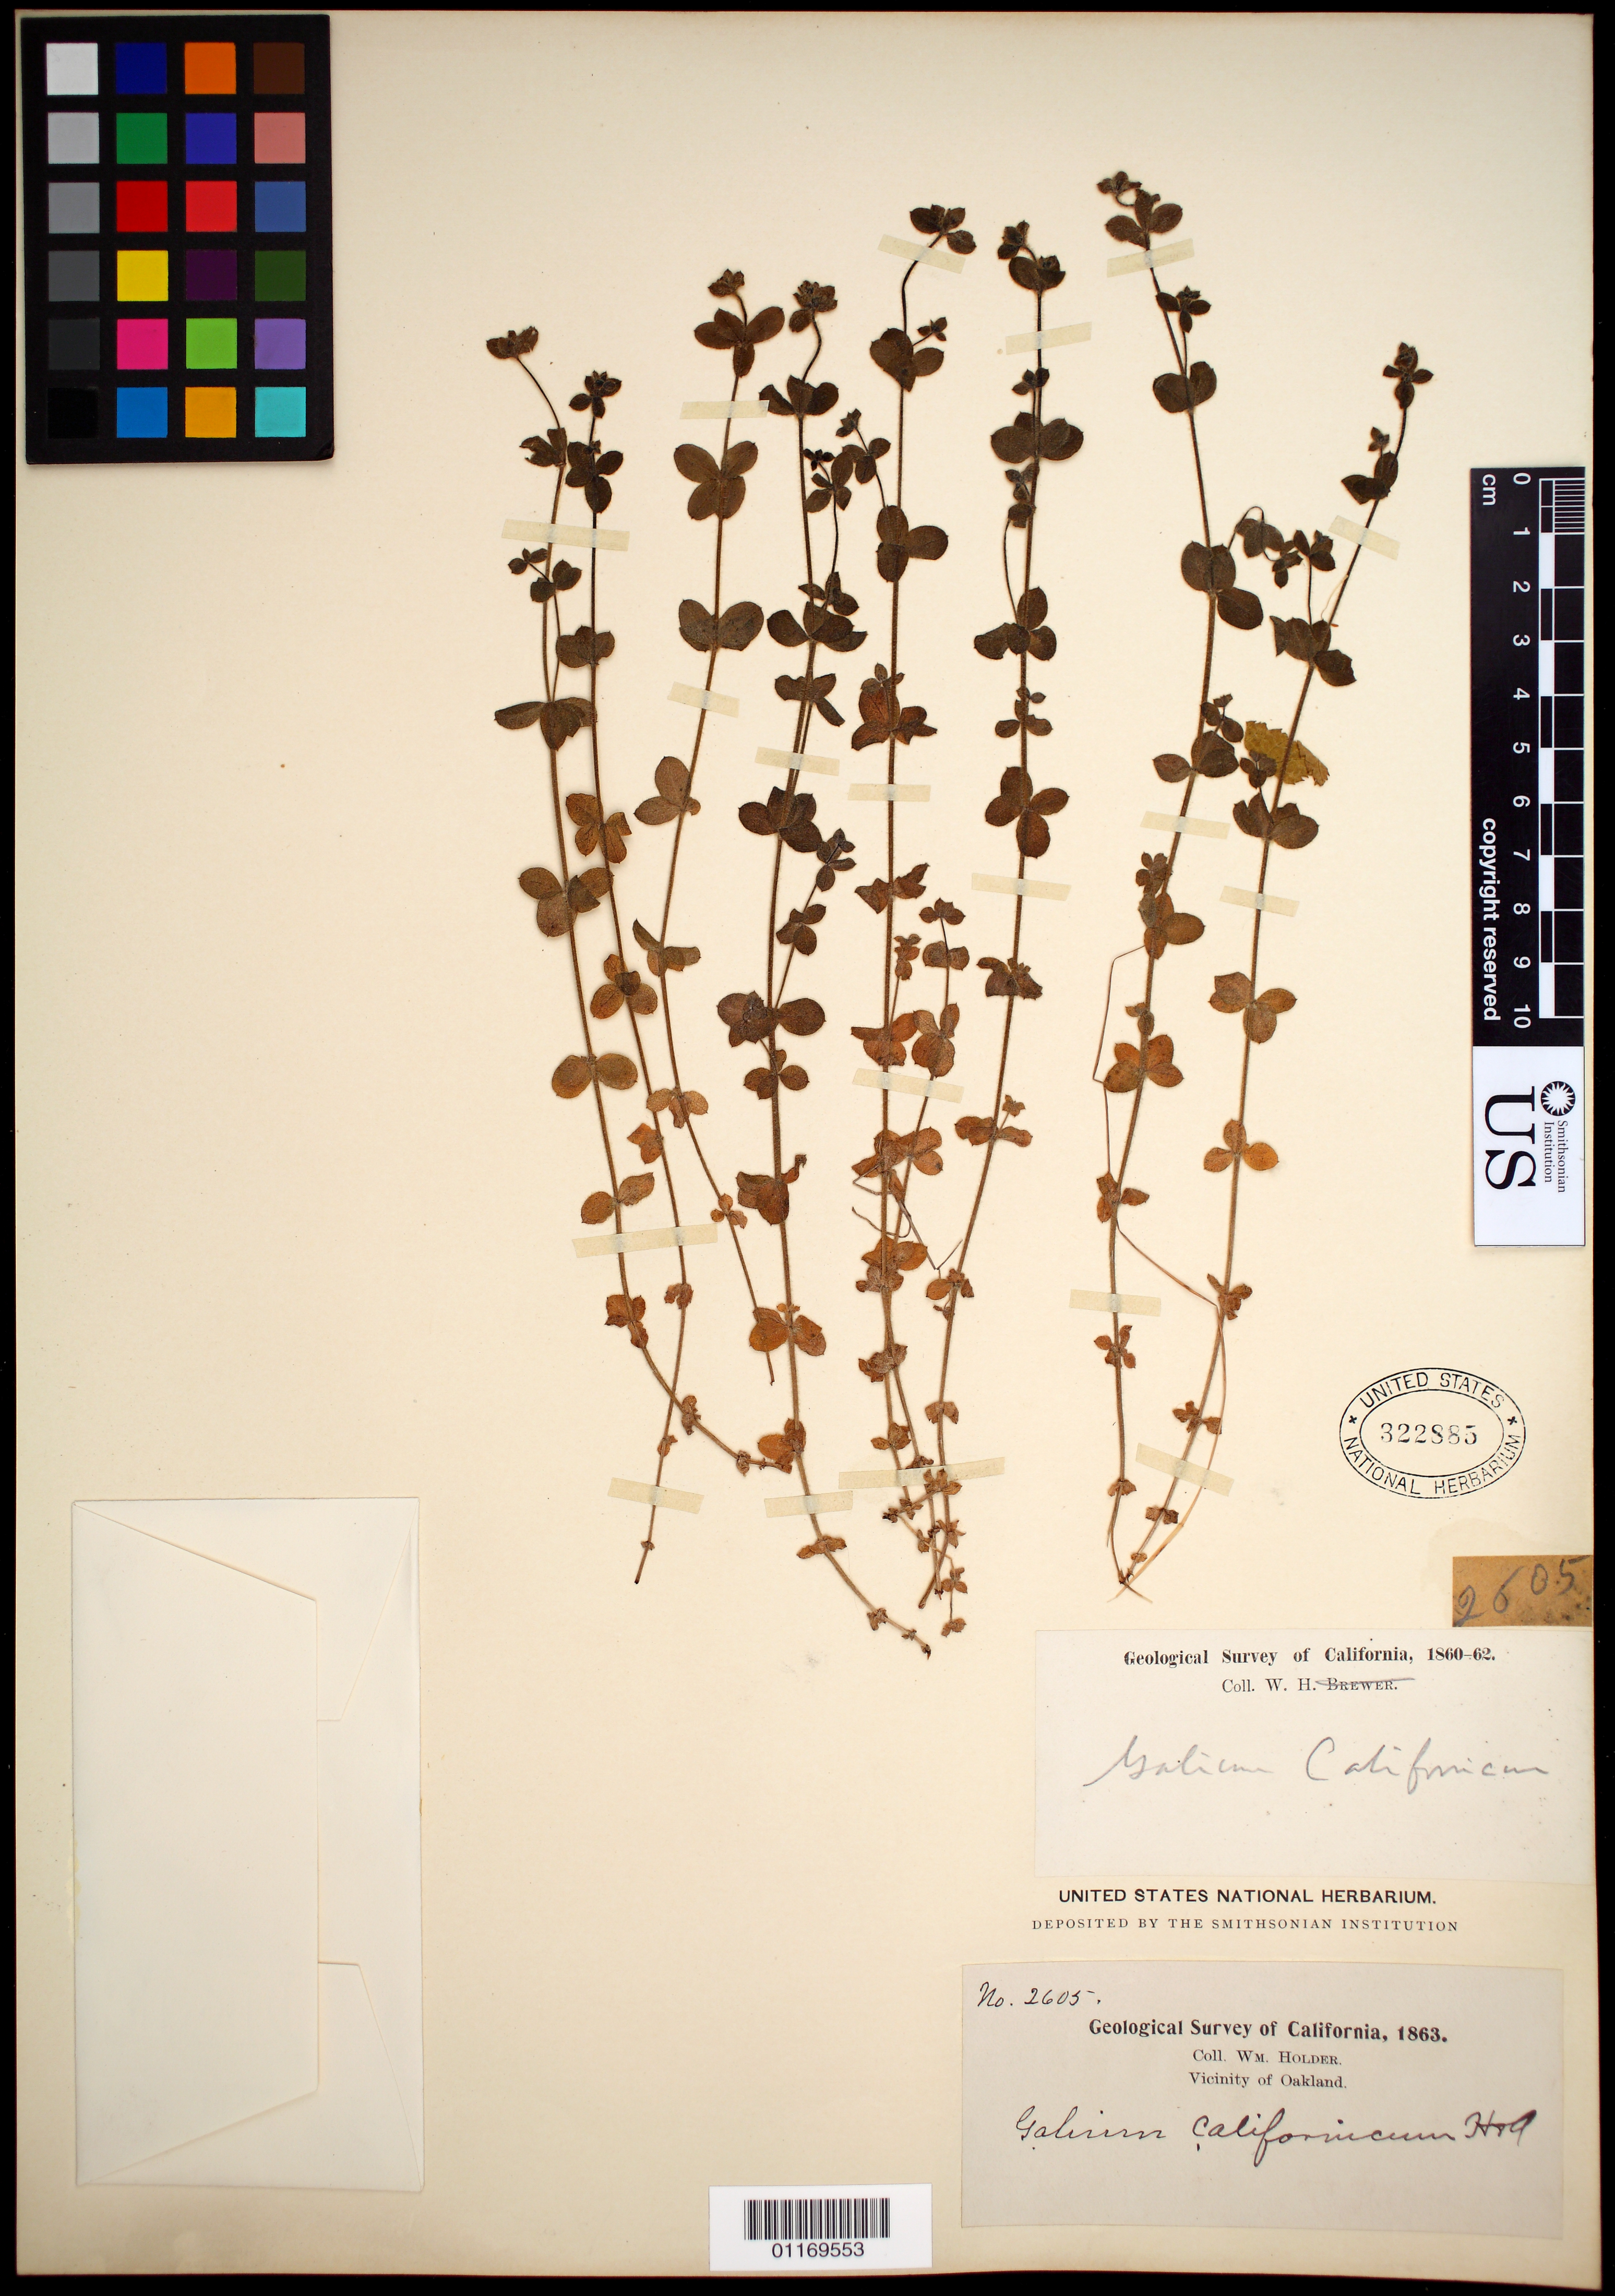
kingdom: Plantae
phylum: Tracheophyta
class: Magnoliopsida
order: Gentianales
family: Rubiaceae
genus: Galium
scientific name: Galium californicum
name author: Hook. & Arn.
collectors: W. Holder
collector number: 2605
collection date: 1863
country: United States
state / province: California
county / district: Alameda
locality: Vicinity of Oakland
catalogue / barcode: US 322885